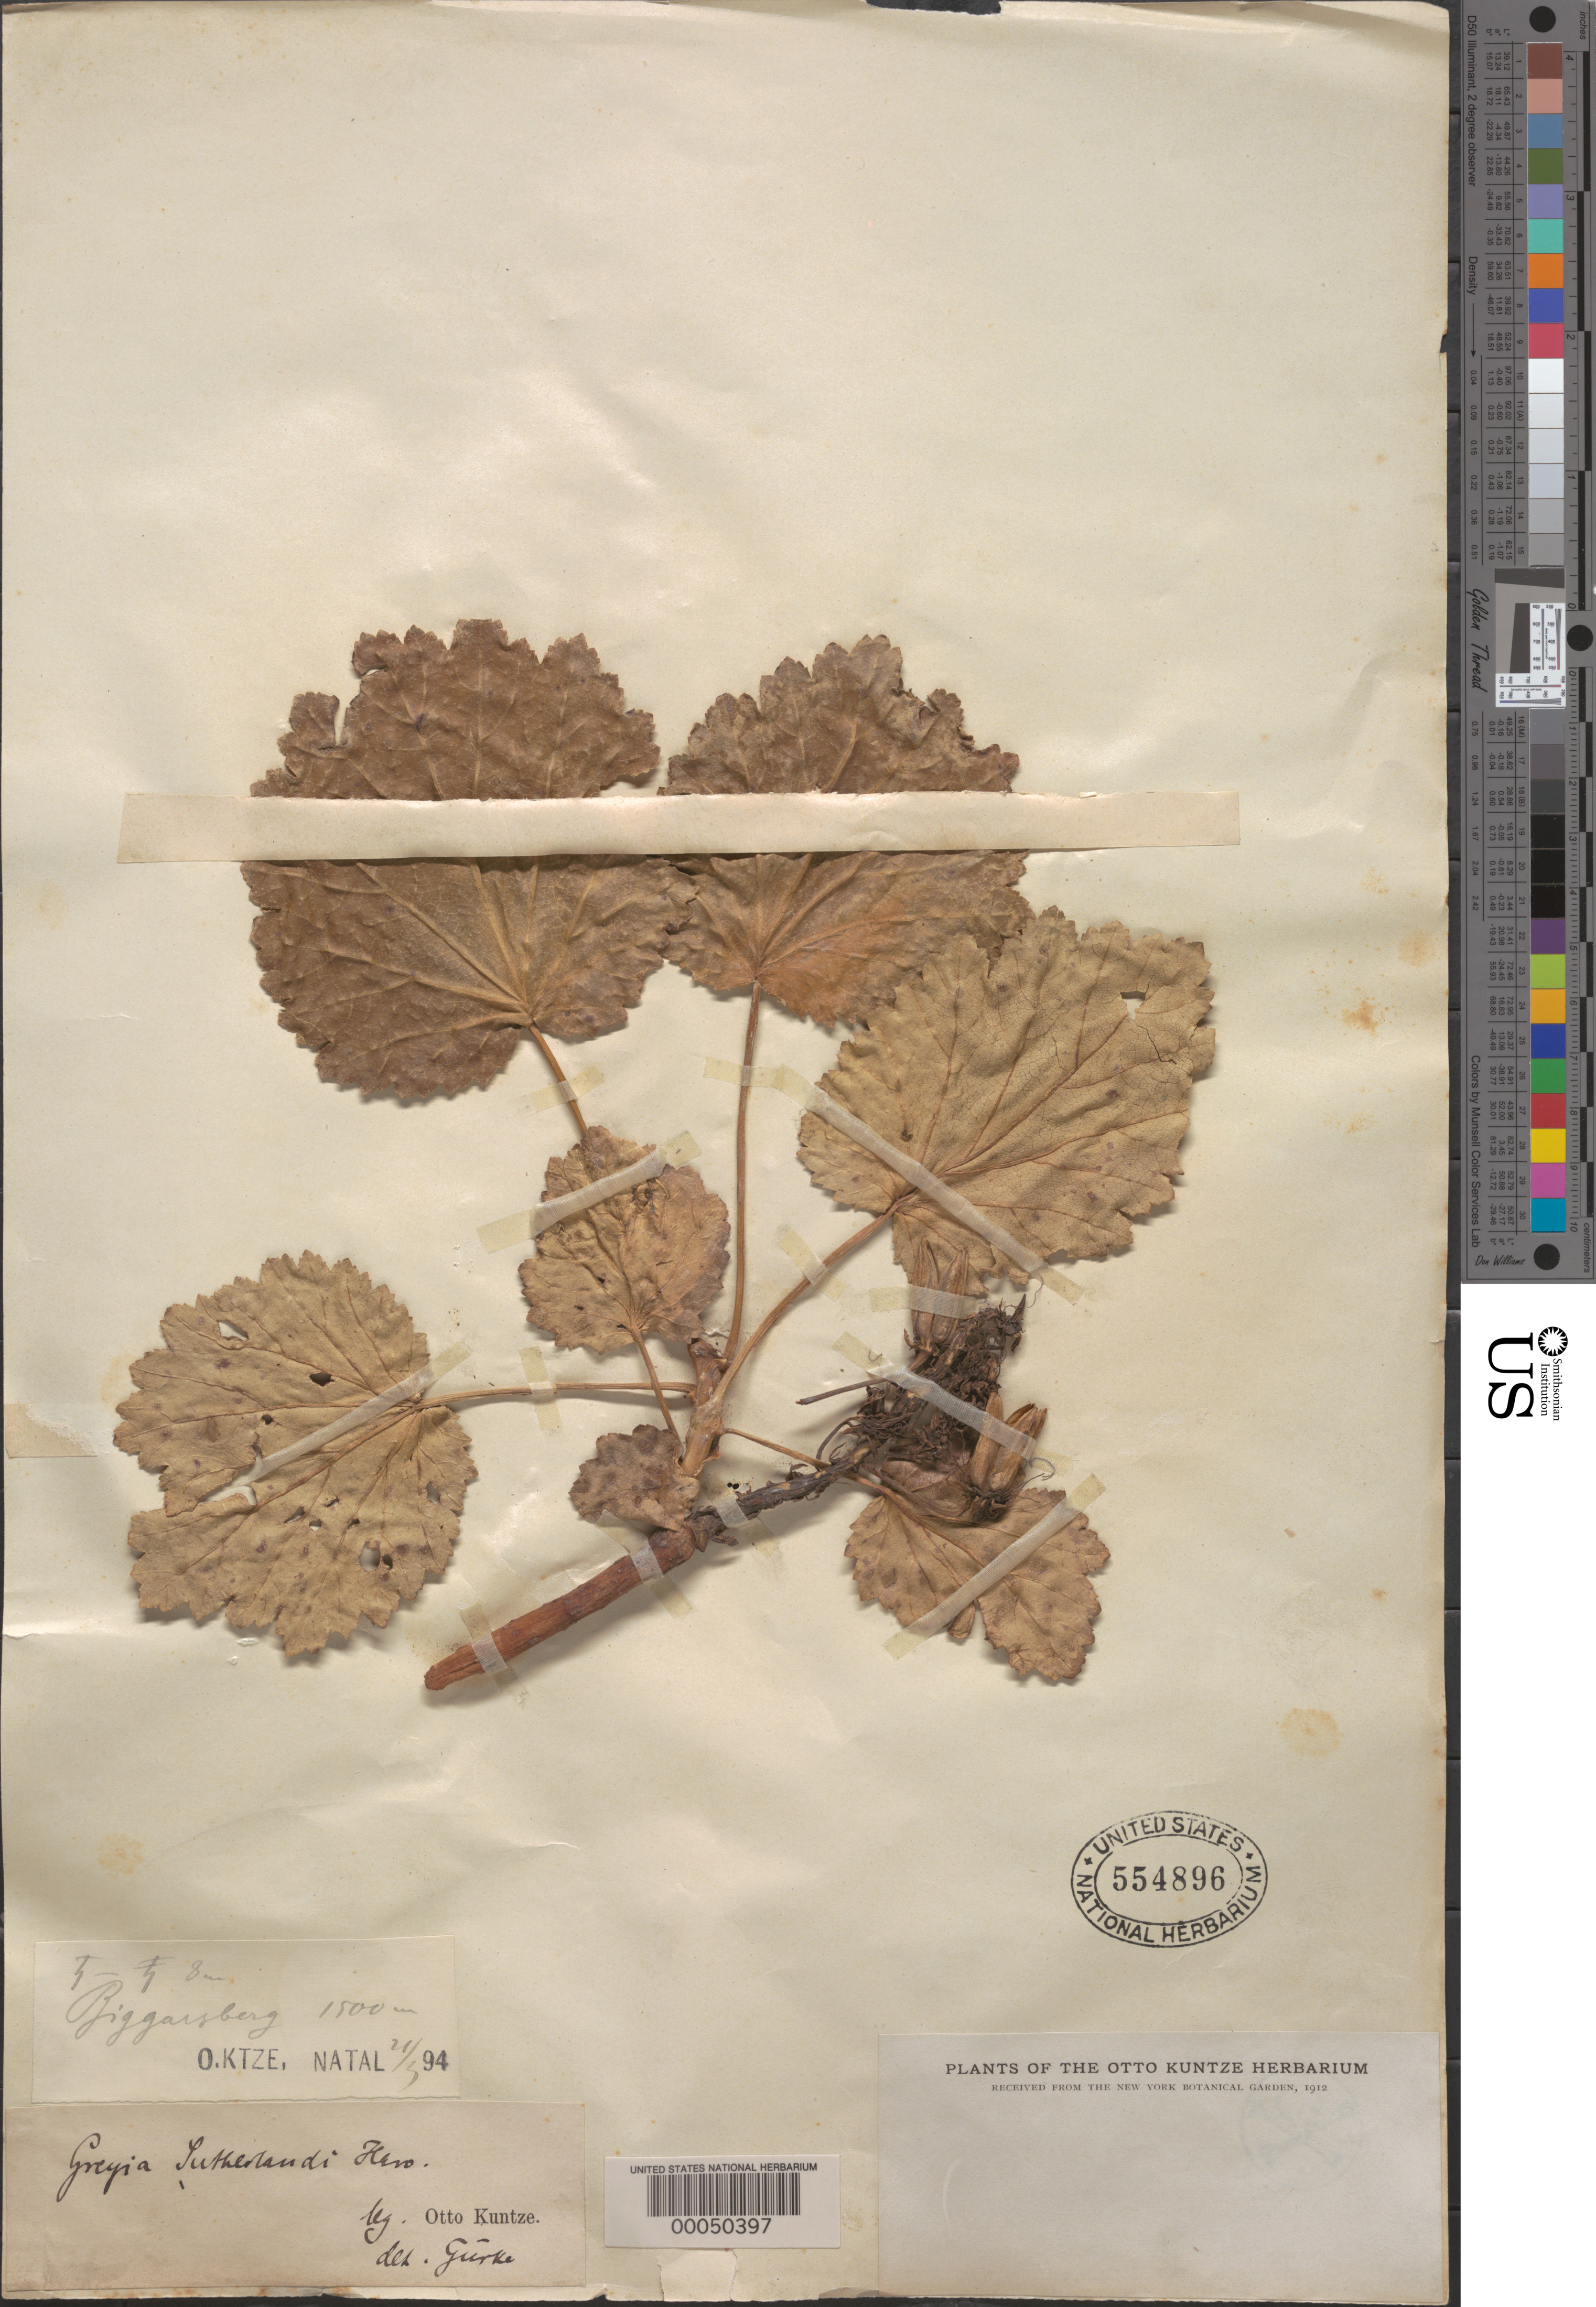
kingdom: Plantae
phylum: Tracheophyta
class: Magnoliopsida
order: Geraniales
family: Francoaceae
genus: Greyia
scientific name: Greyia sutherlandii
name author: Hook. & Harv.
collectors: C.E.O. Kuntze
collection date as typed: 21 Mar 1894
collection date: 1894-03-21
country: South Africa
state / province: KwaZulu-Natal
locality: Riggarsberg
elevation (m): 1500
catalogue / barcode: US 554896